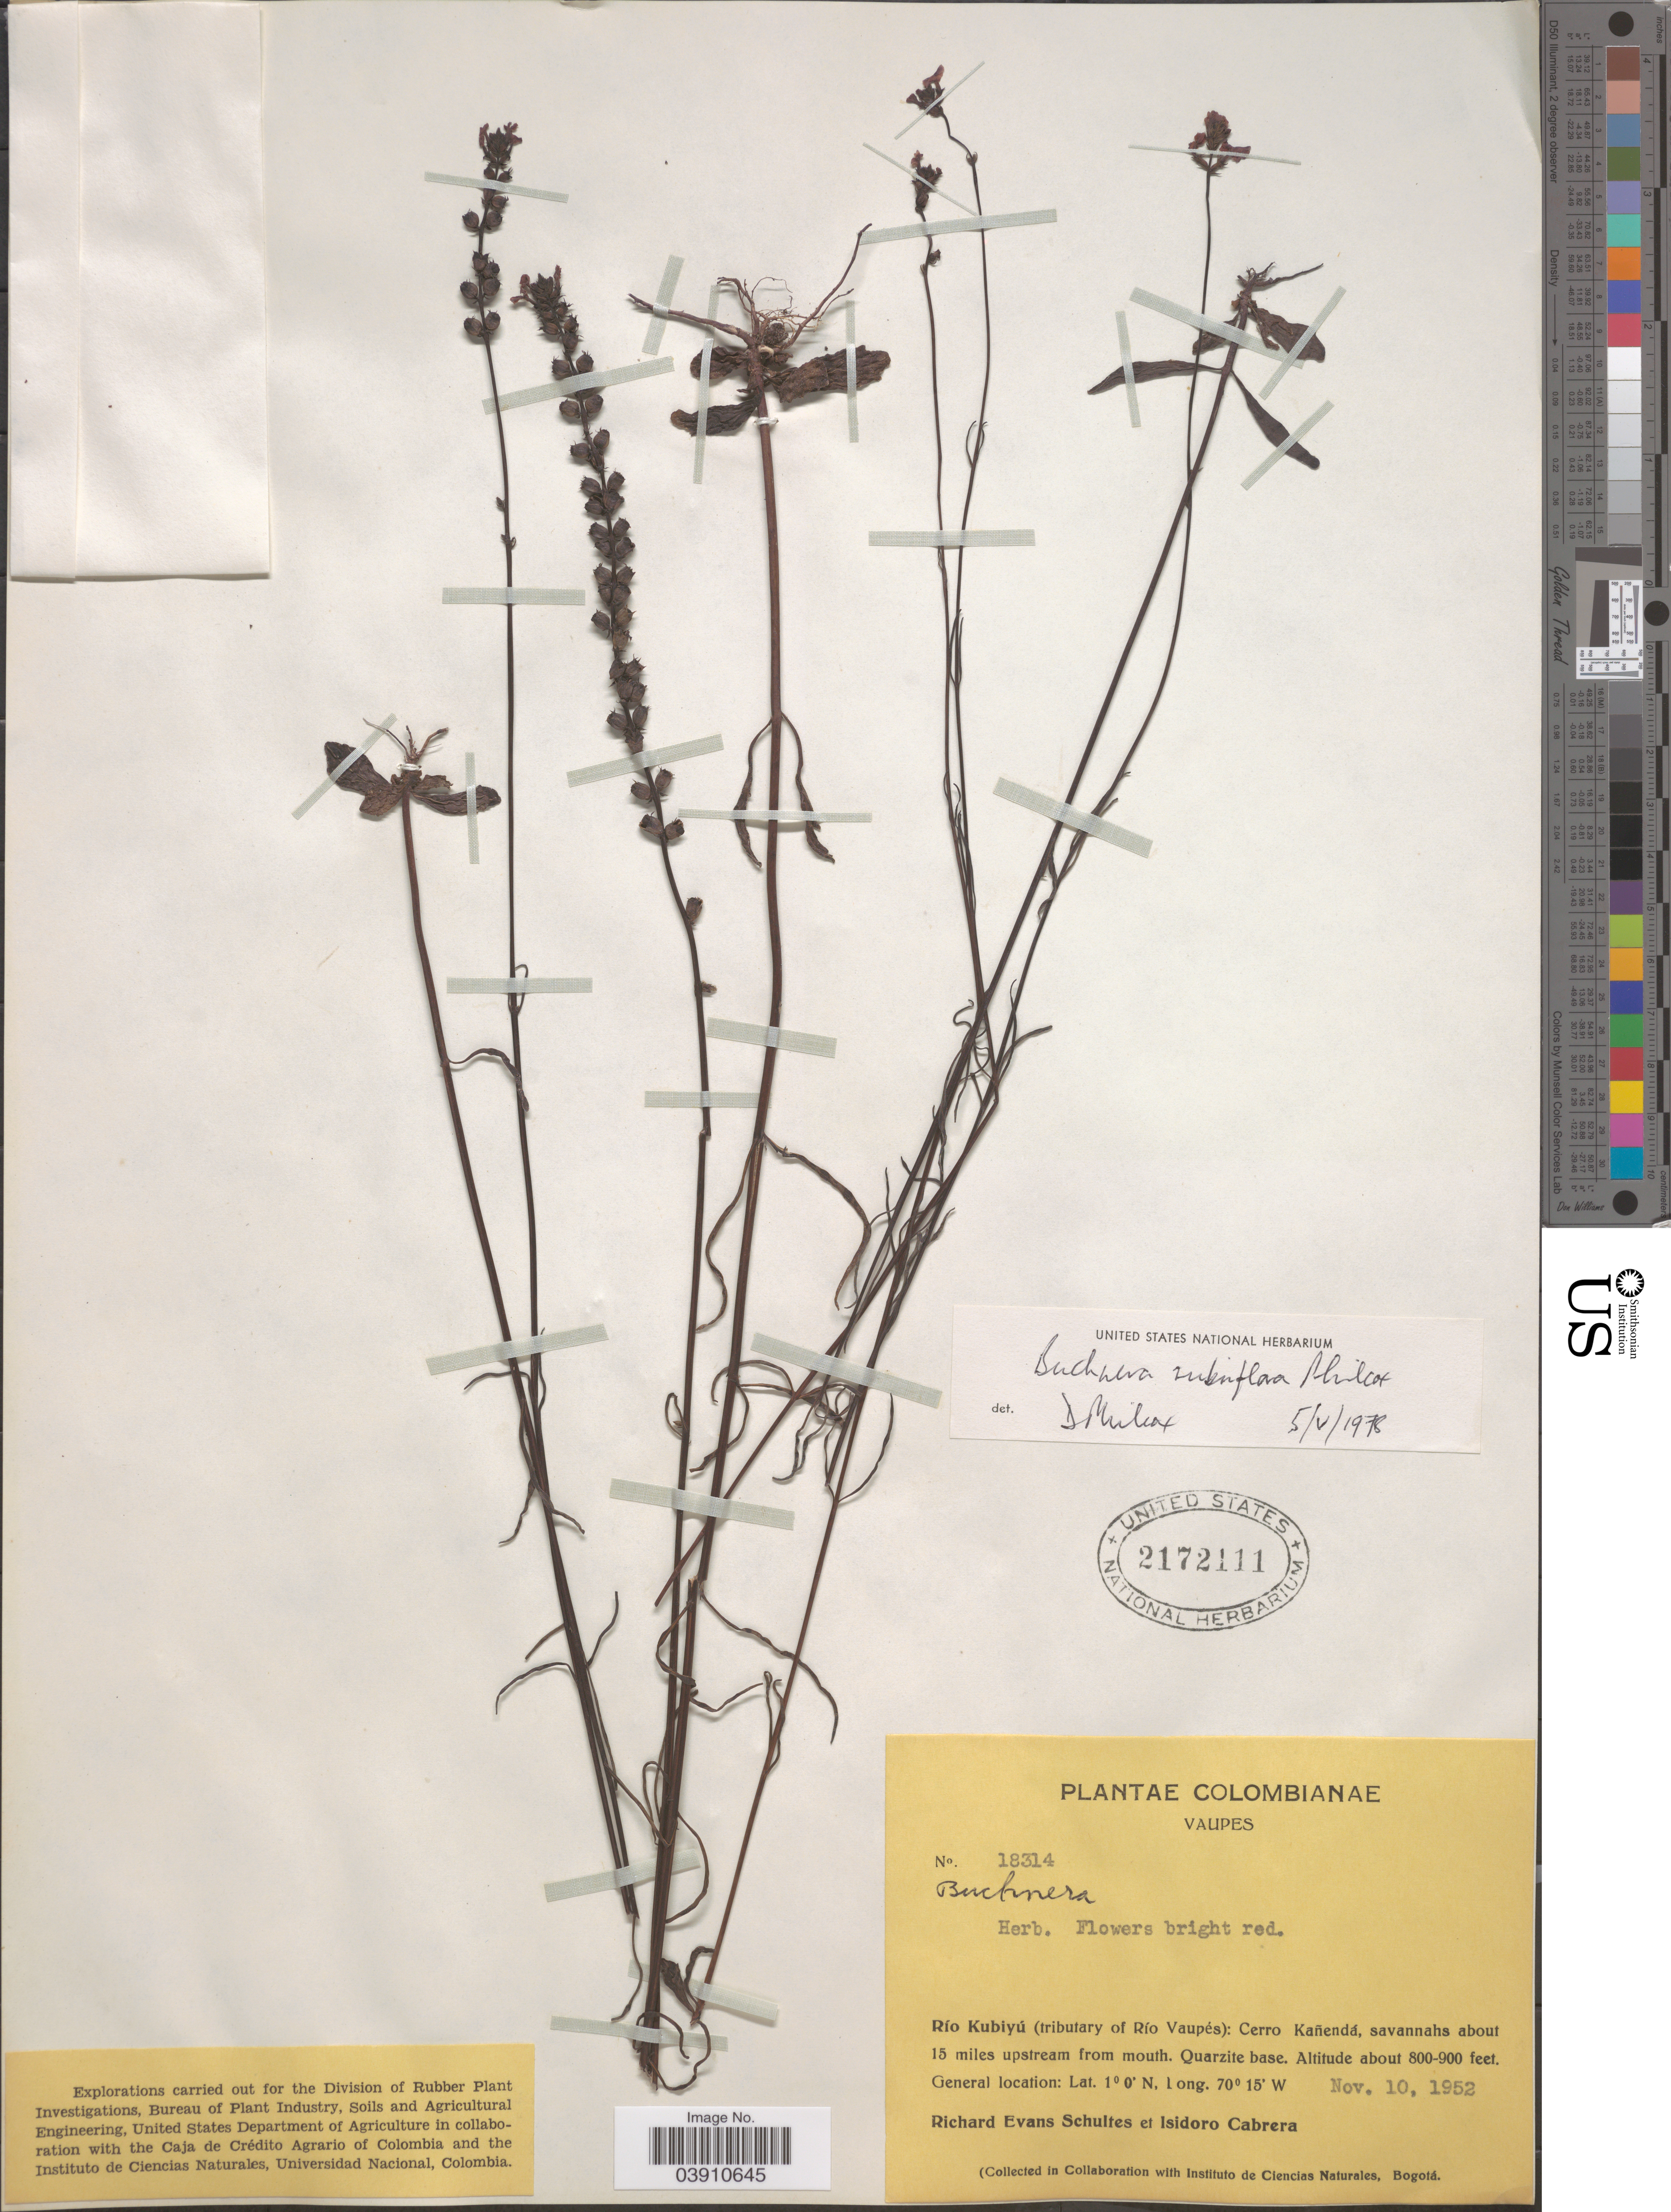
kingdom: Plantae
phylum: Tracheophyta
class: Magnoliopsida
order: Lamiales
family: Orobanchaceae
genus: Buchnera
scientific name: Buchnera rubriflora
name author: Philcox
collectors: R. E. Schultes & I. Cabrera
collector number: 18314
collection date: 1952-11-10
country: Colombia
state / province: Vaupés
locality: Río Kubiyú (tributary of Río Vaupés): Cerro Kañendá, savannahs about 15 miles upstream from mouth. Quarzite base.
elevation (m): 244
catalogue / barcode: US 2172111